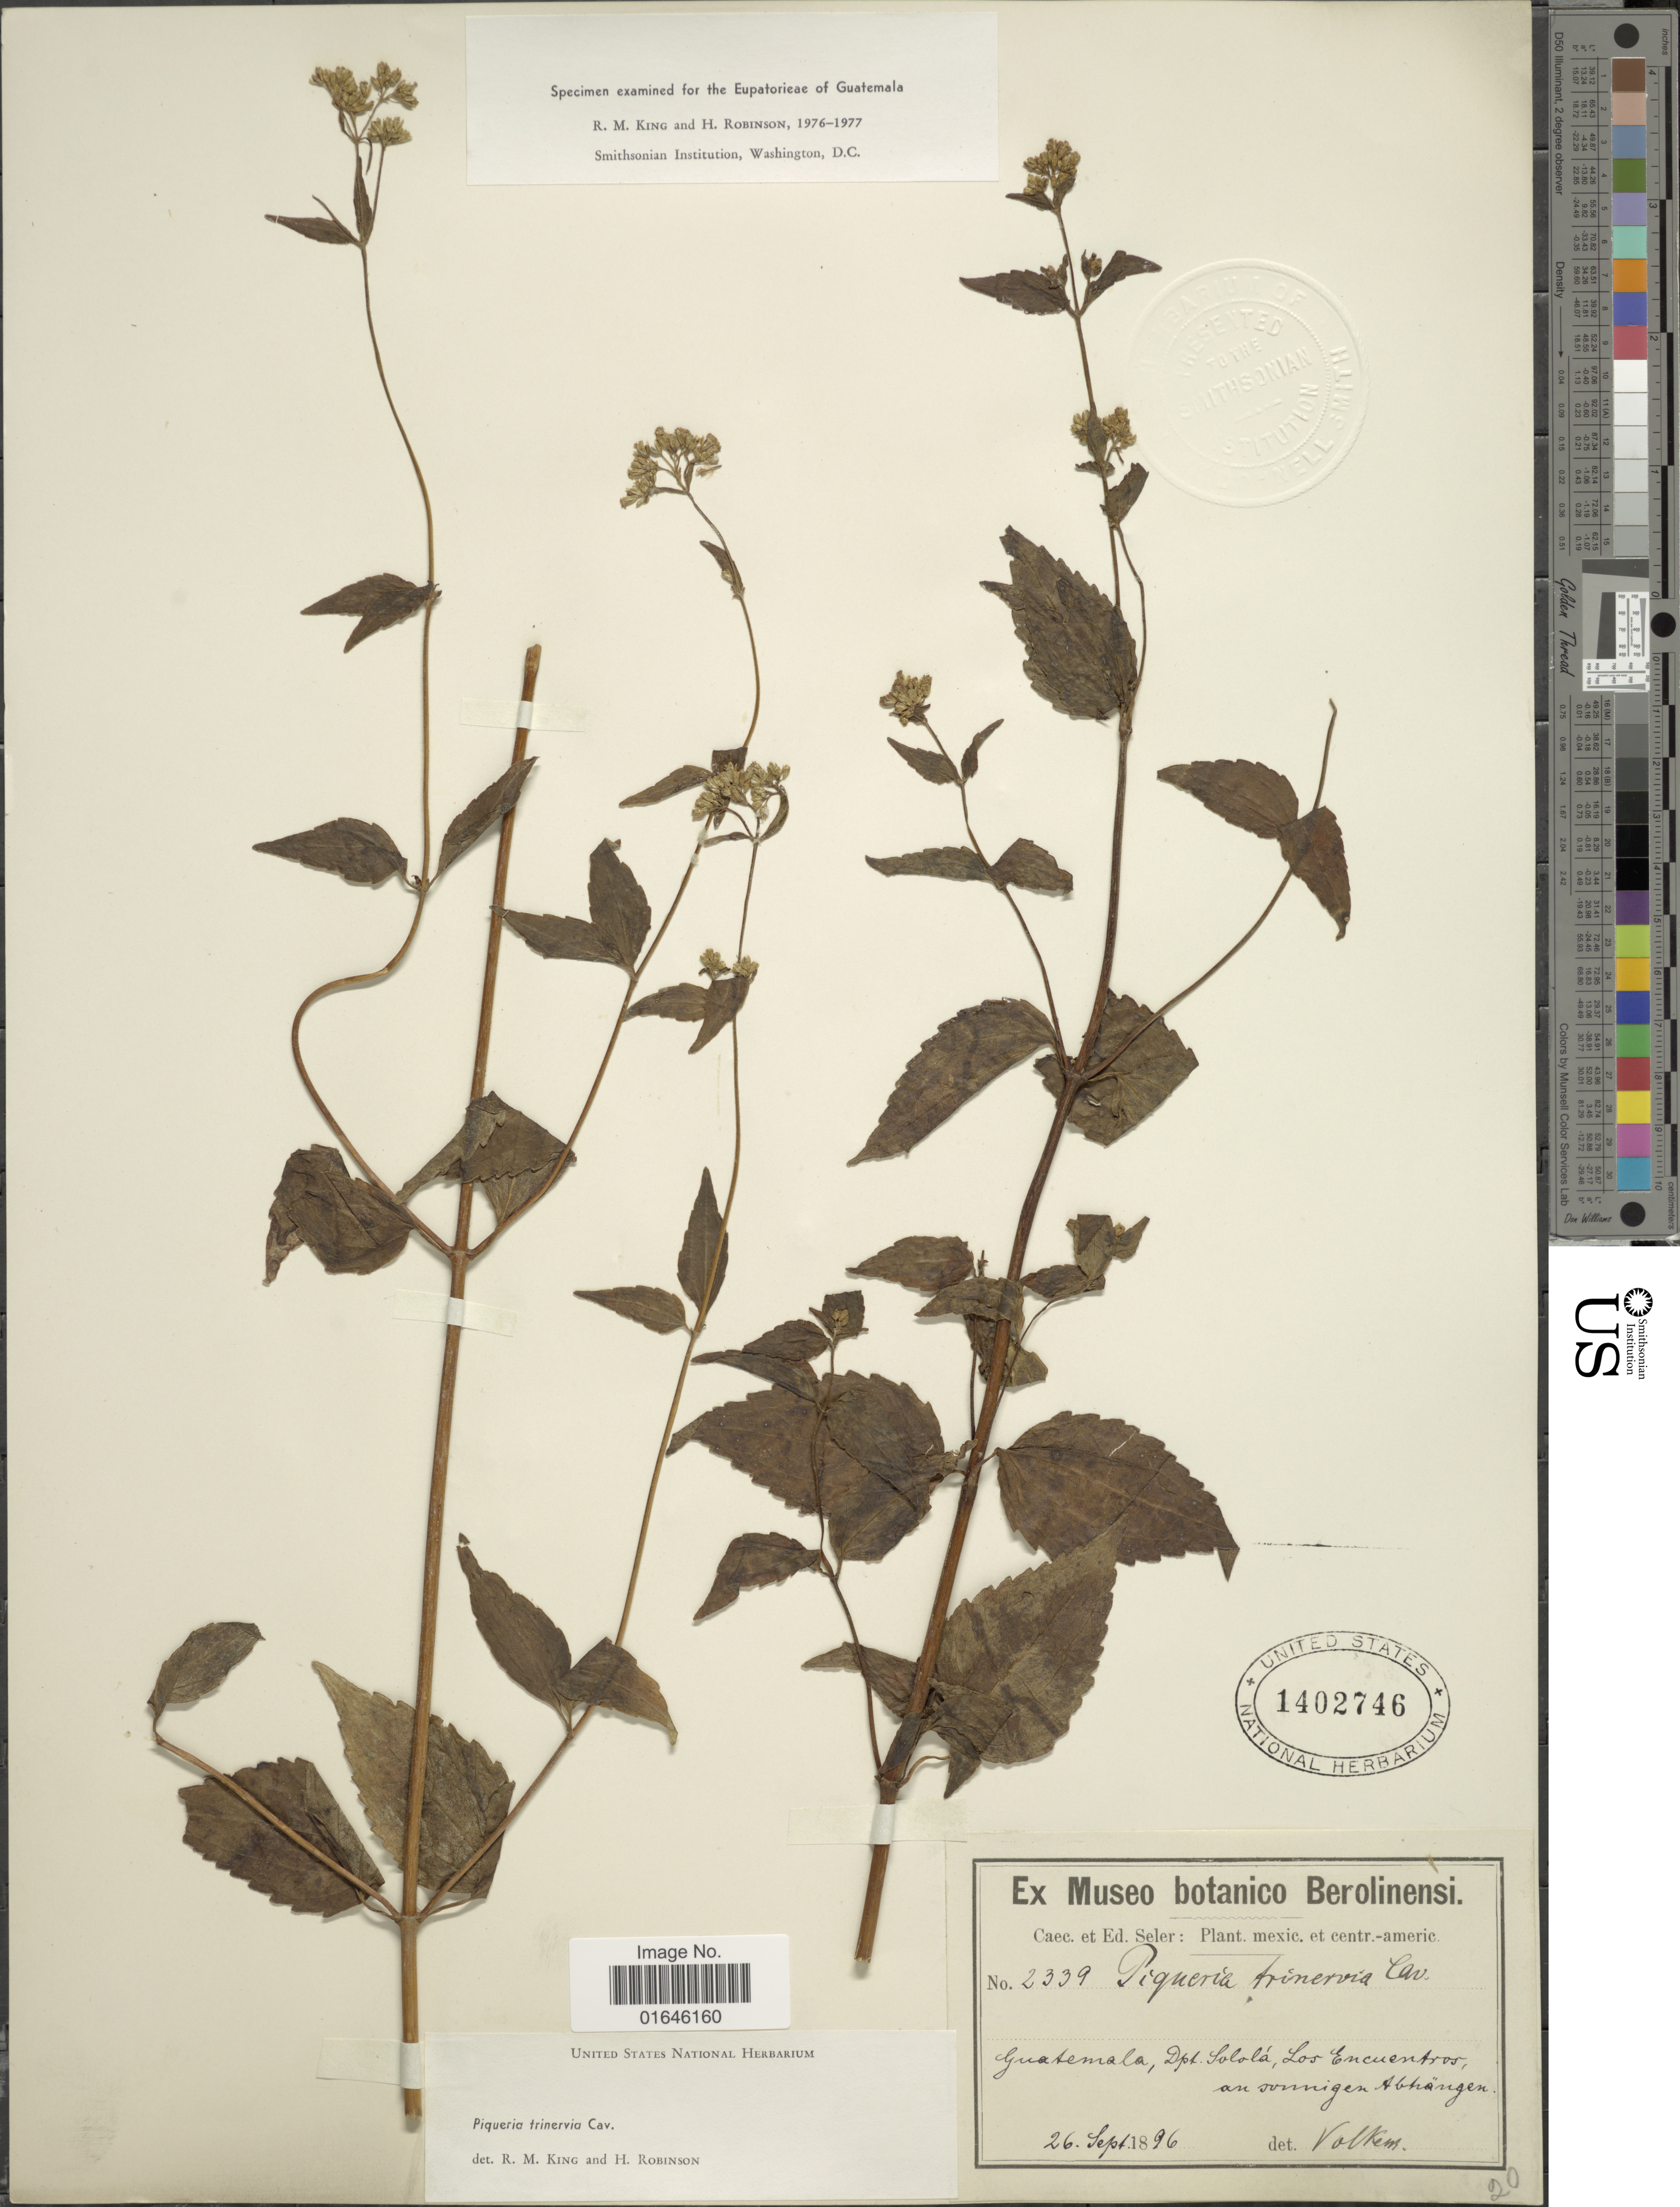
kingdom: Plantae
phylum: Tracheophyta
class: Magnoliopsida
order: Asterales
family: Asteraceae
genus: Piqueria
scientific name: Piqueria trinervia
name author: Cav.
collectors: C. Seler & E. F. Geiseler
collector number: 2339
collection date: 1896-09-26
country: Guatemala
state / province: Sololá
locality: Dept. Solola, Los Encuenaros, an somigen abhangen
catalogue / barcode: US 142746